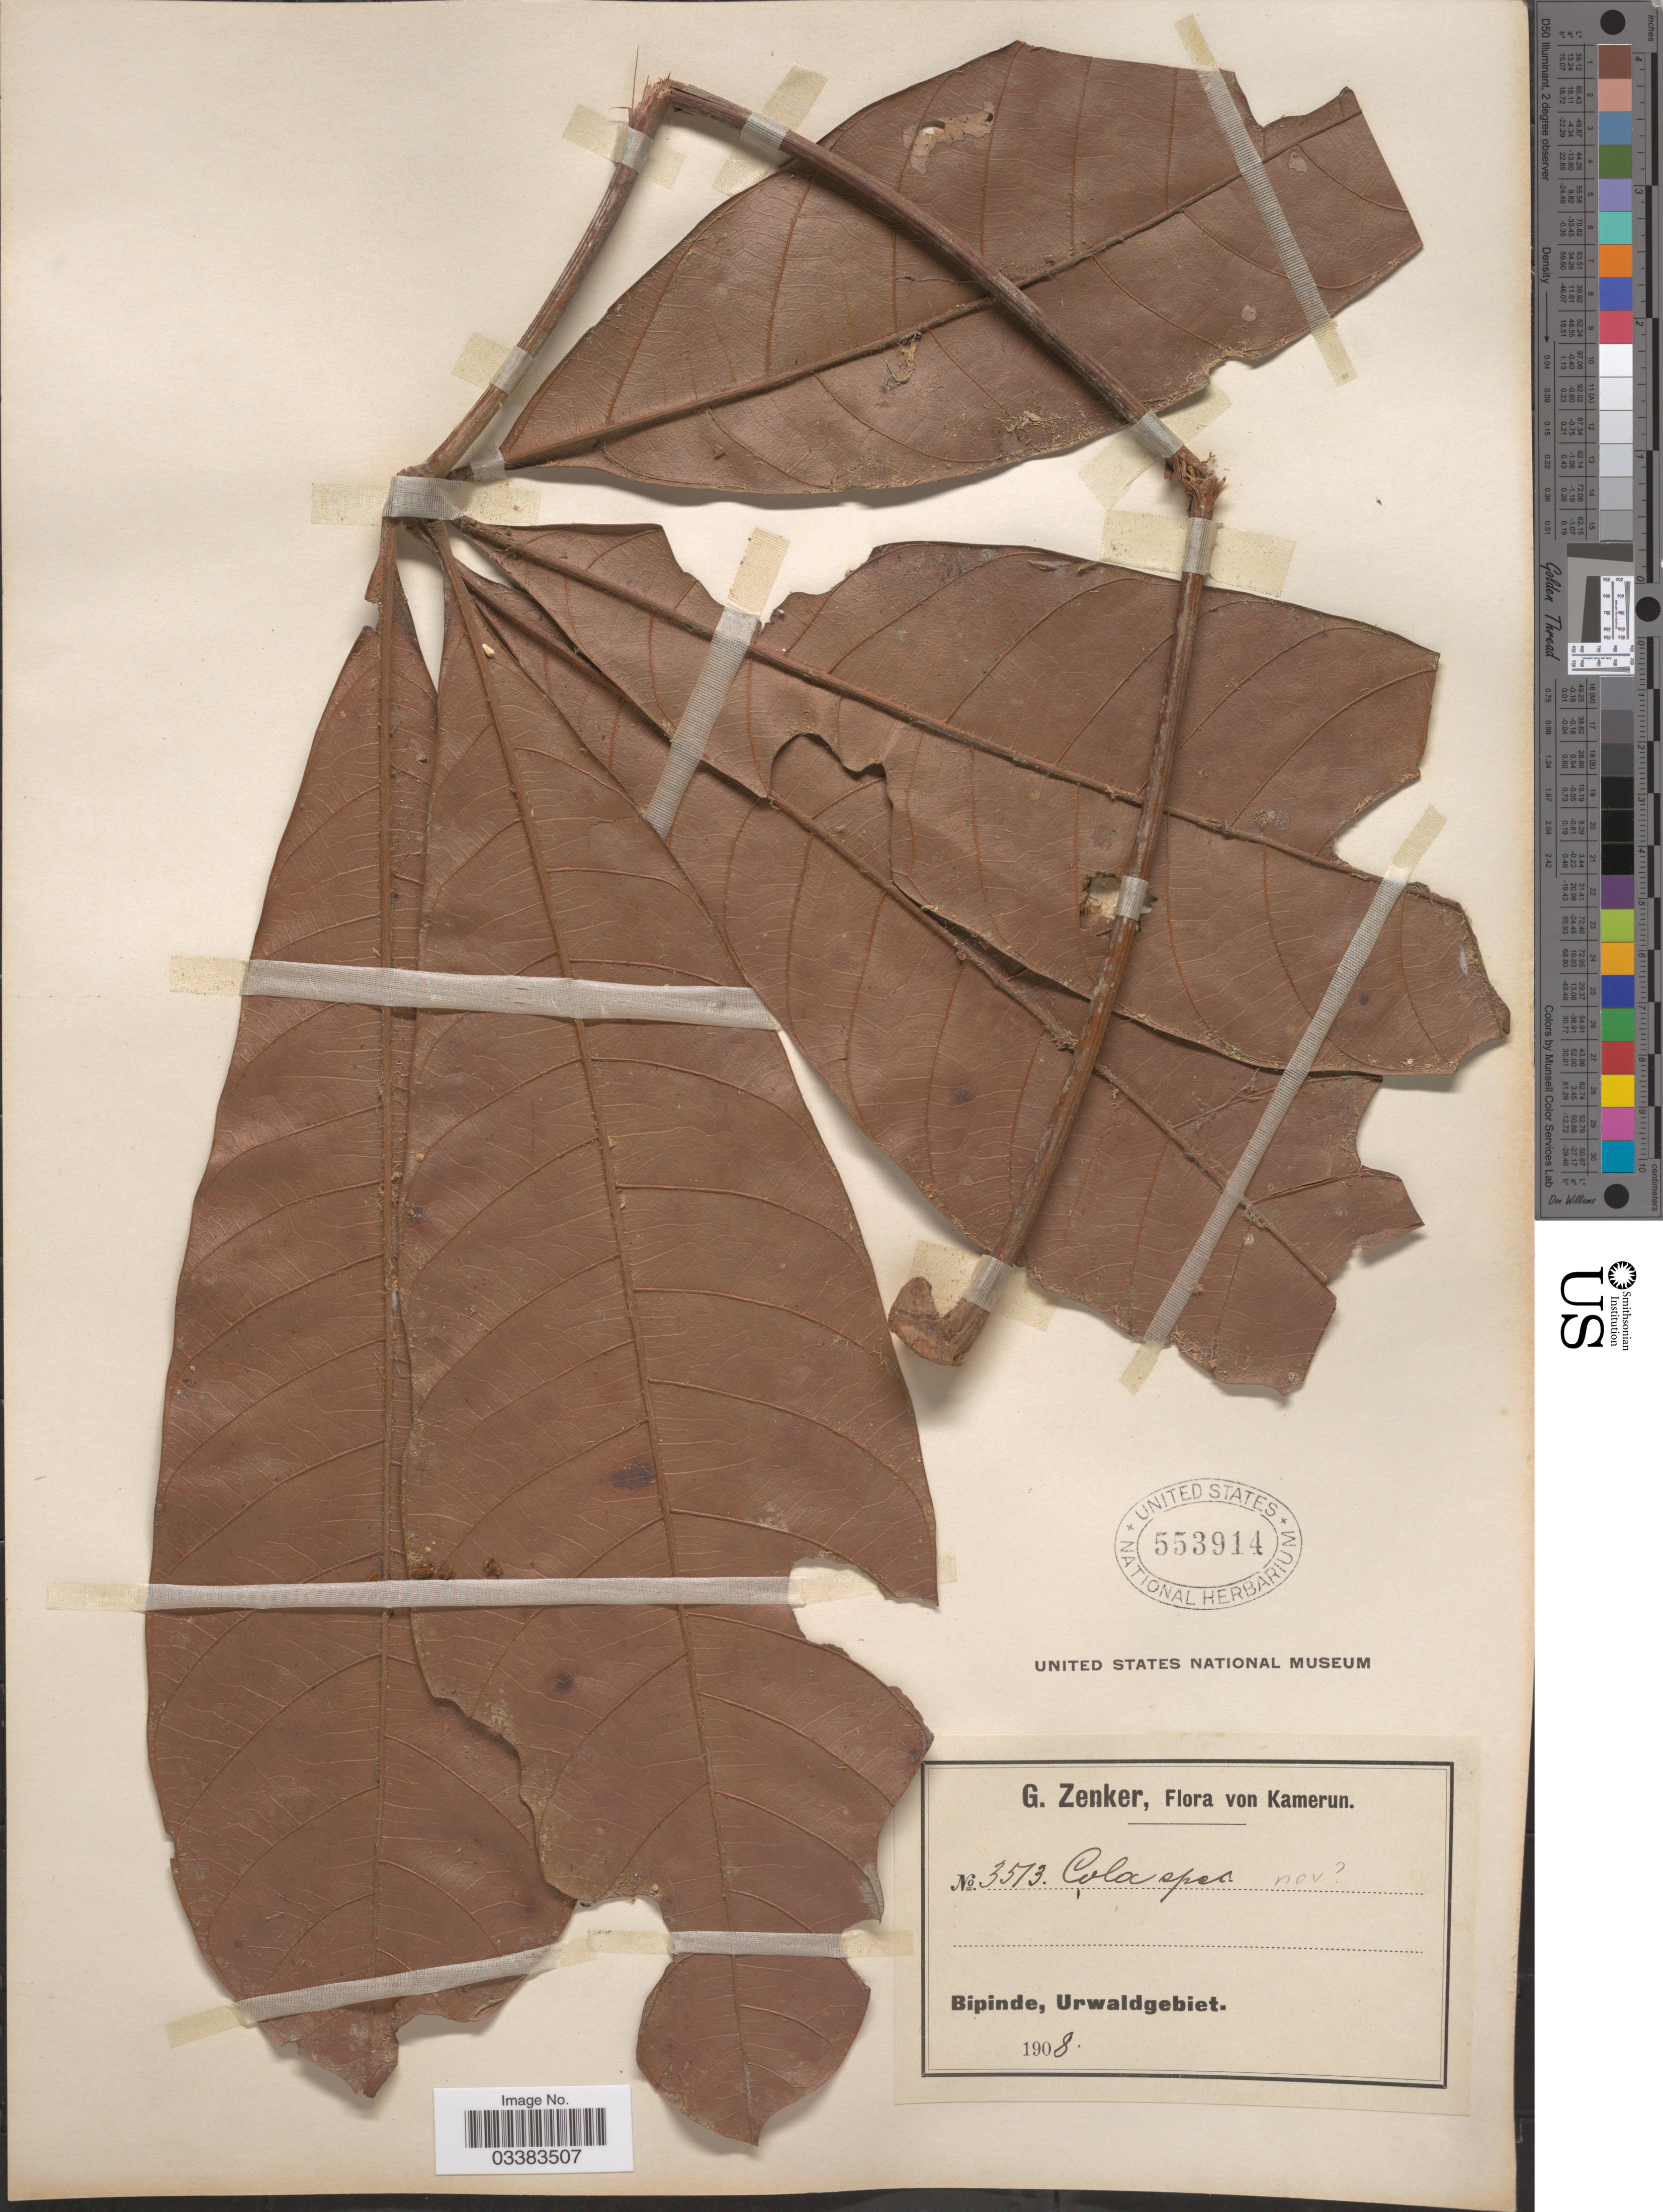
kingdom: Plantae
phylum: Tracheophyta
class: Magnoliopsida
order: Malvales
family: Malvaceae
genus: Cola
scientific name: Cola sp.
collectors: G. A. Zenker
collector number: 3513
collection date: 1908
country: Cameroon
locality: Kamerun. Bipinde, Urwaldgebiet.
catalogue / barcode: US 553914